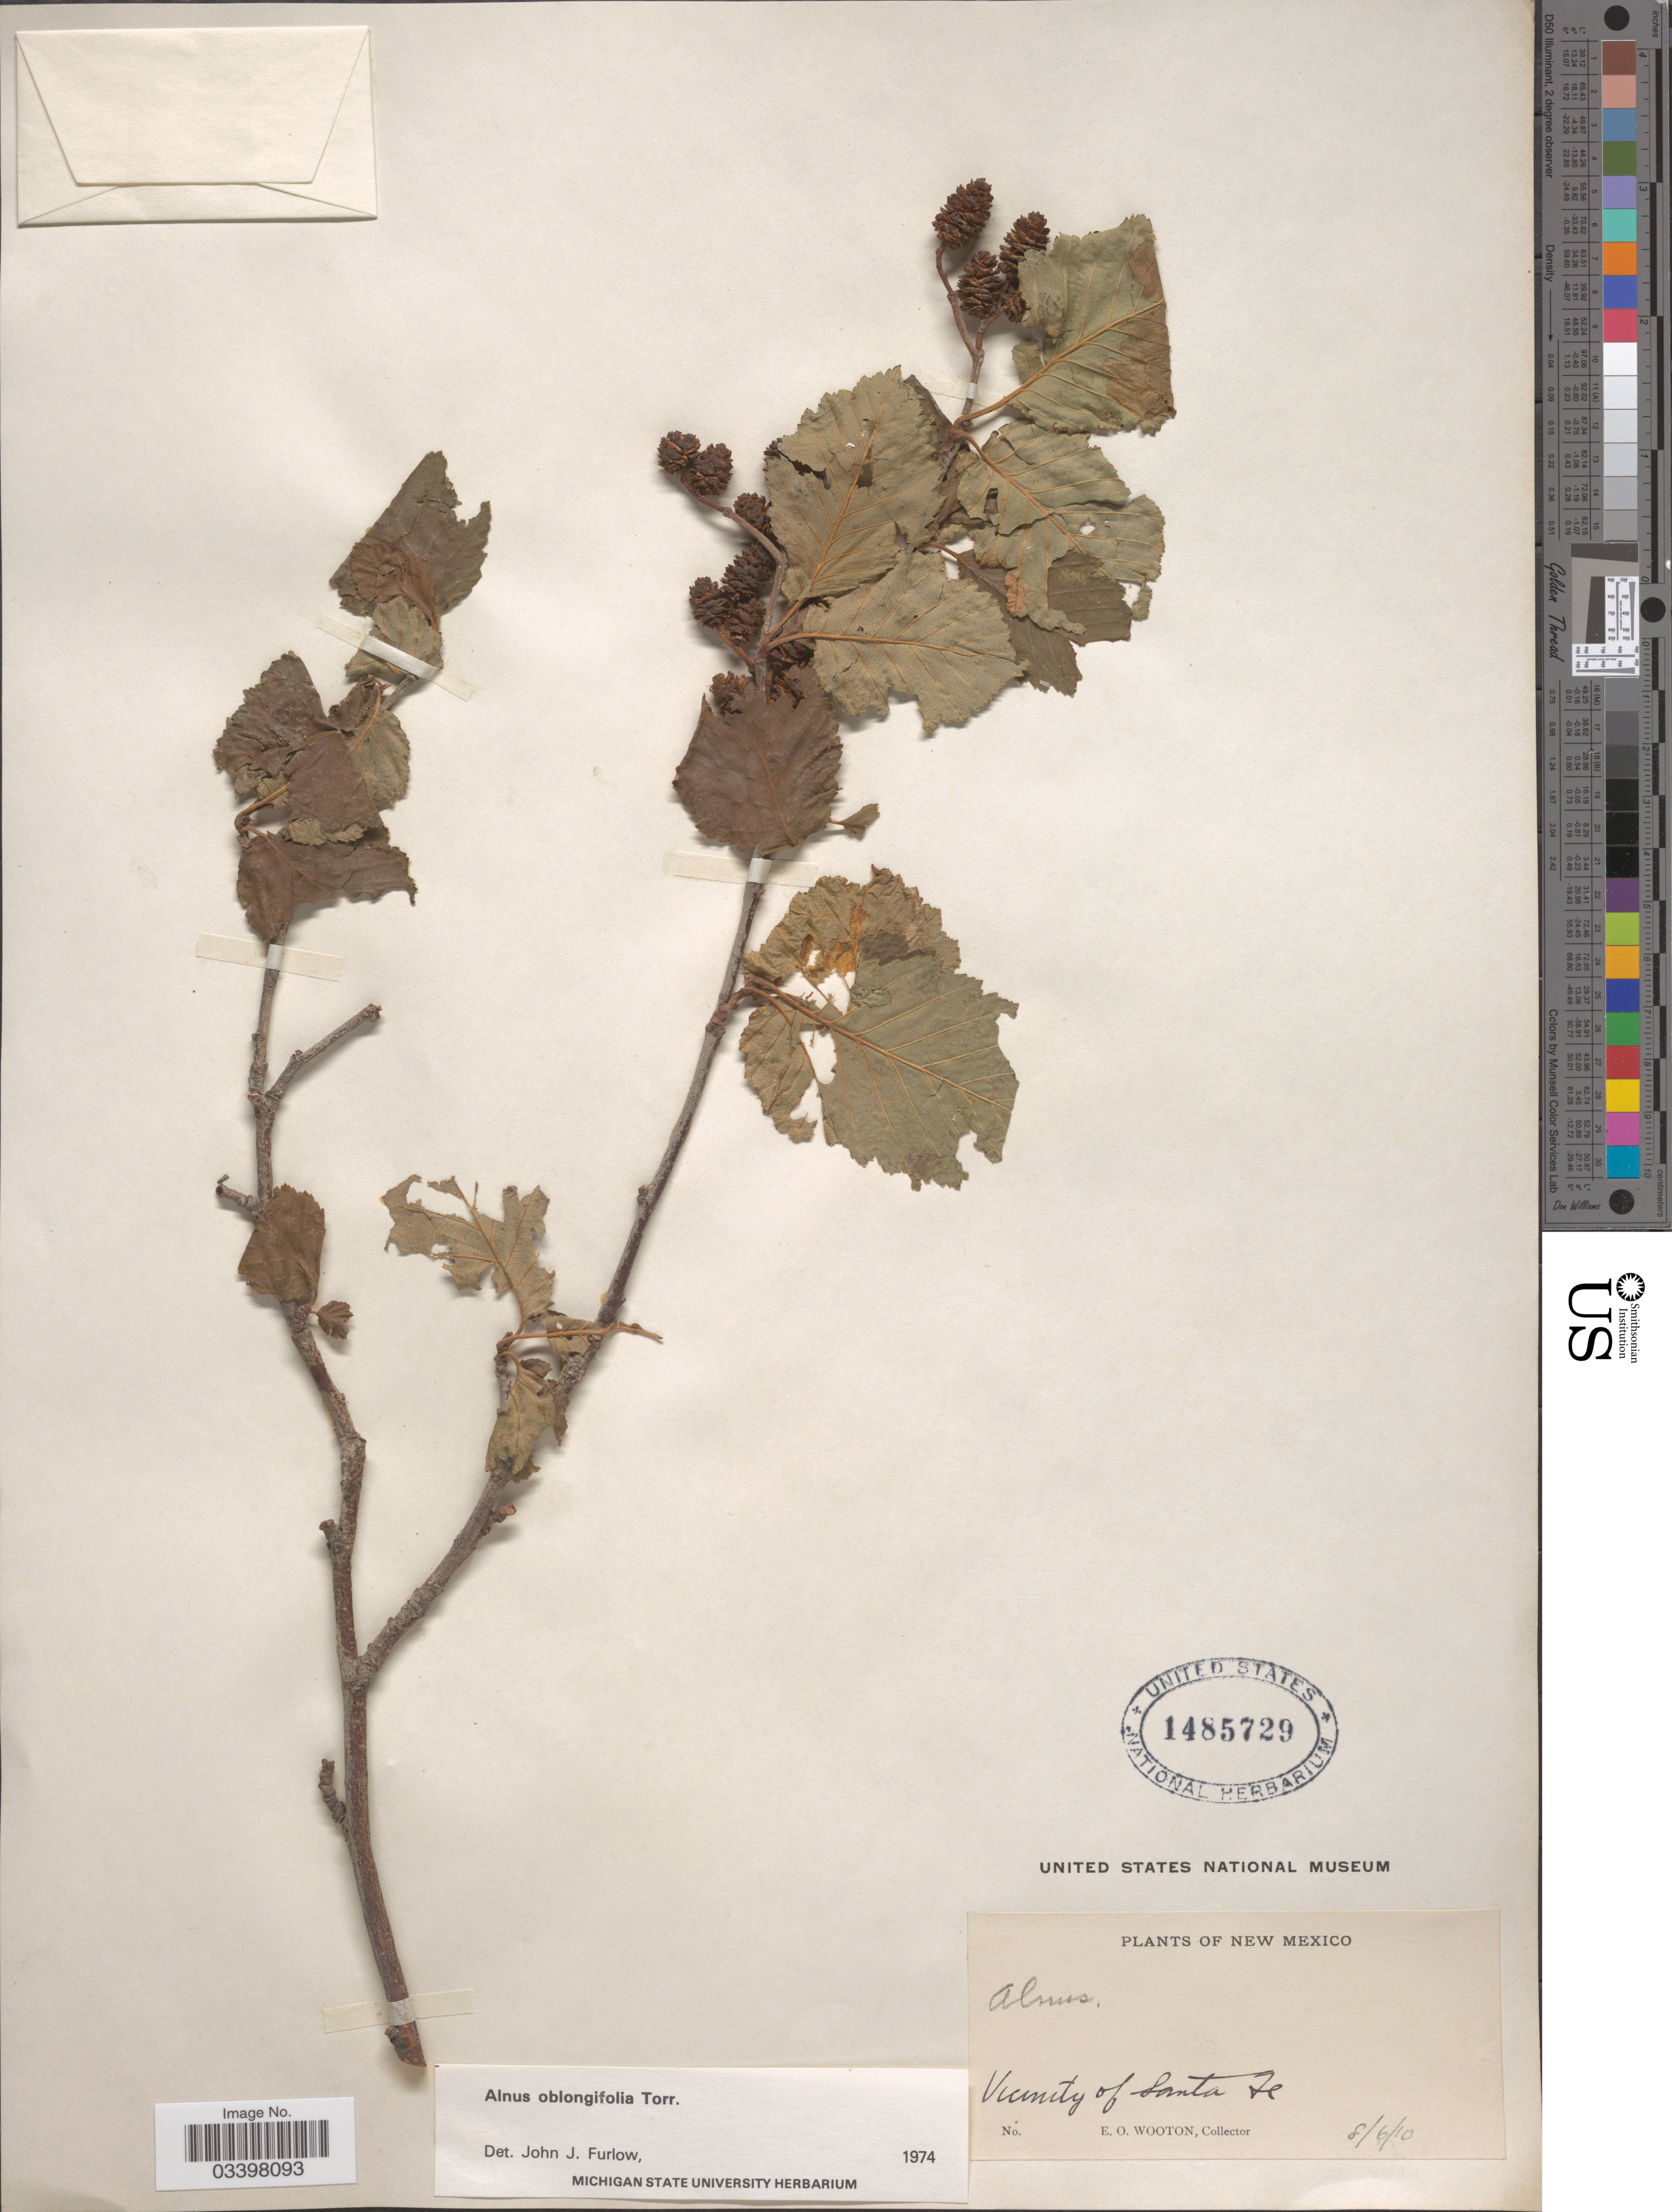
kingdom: Plantae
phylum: Tracheophyta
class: Magnoliopsida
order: Fagales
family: Betulaceae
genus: Alnus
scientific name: Alnus oblongifolia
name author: Torr. in Emory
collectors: E. O. Wooton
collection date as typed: Transcribed d/m/y: 6/8/10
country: United States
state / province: New Mexico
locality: Vicinity of Santa Fe.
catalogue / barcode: US 1485729